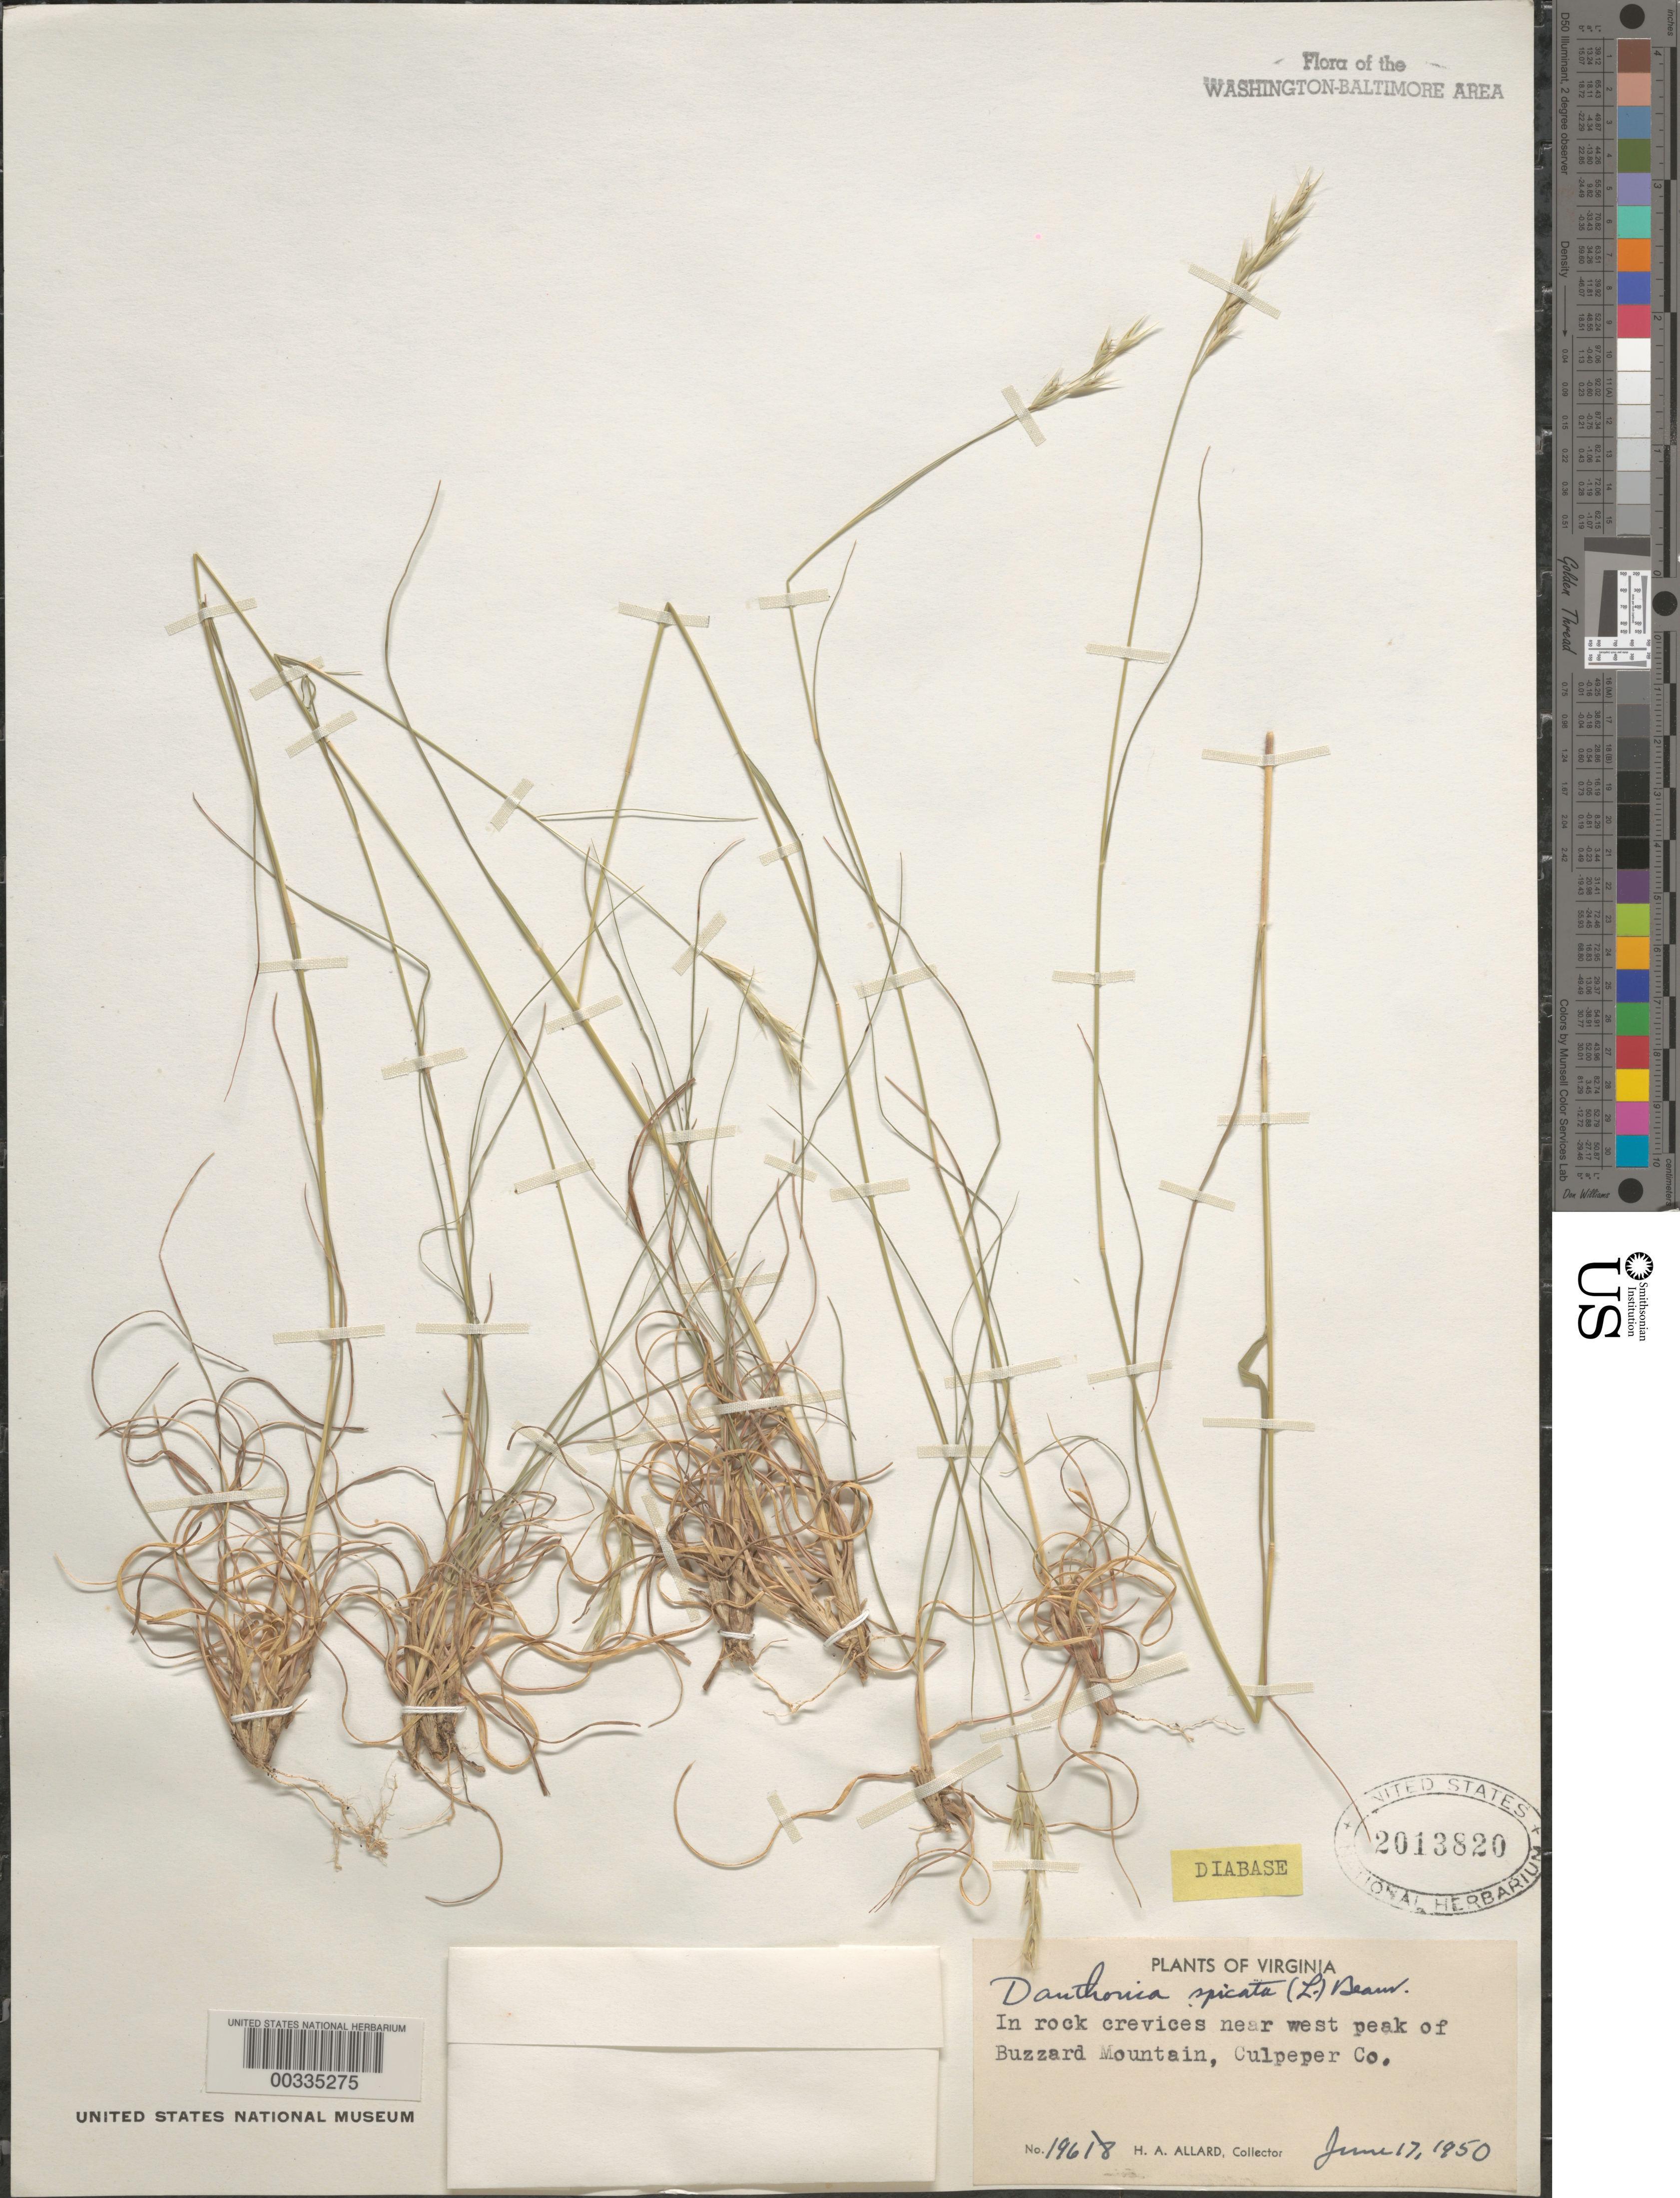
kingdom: Plantae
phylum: Tracheophyta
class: Liliopsida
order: Poales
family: Poaceae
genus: Danthonia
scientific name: Danthonia spicata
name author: (L.) P. Beauv. ex Roem. & Schult.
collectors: H. A. Allard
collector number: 19618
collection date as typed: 17 Jun 1950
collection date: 1950-06-17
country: United States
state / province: Virginia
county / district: Culpeper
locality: Buzzard Mountain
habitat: In rock crevises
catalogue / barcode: US 2013820